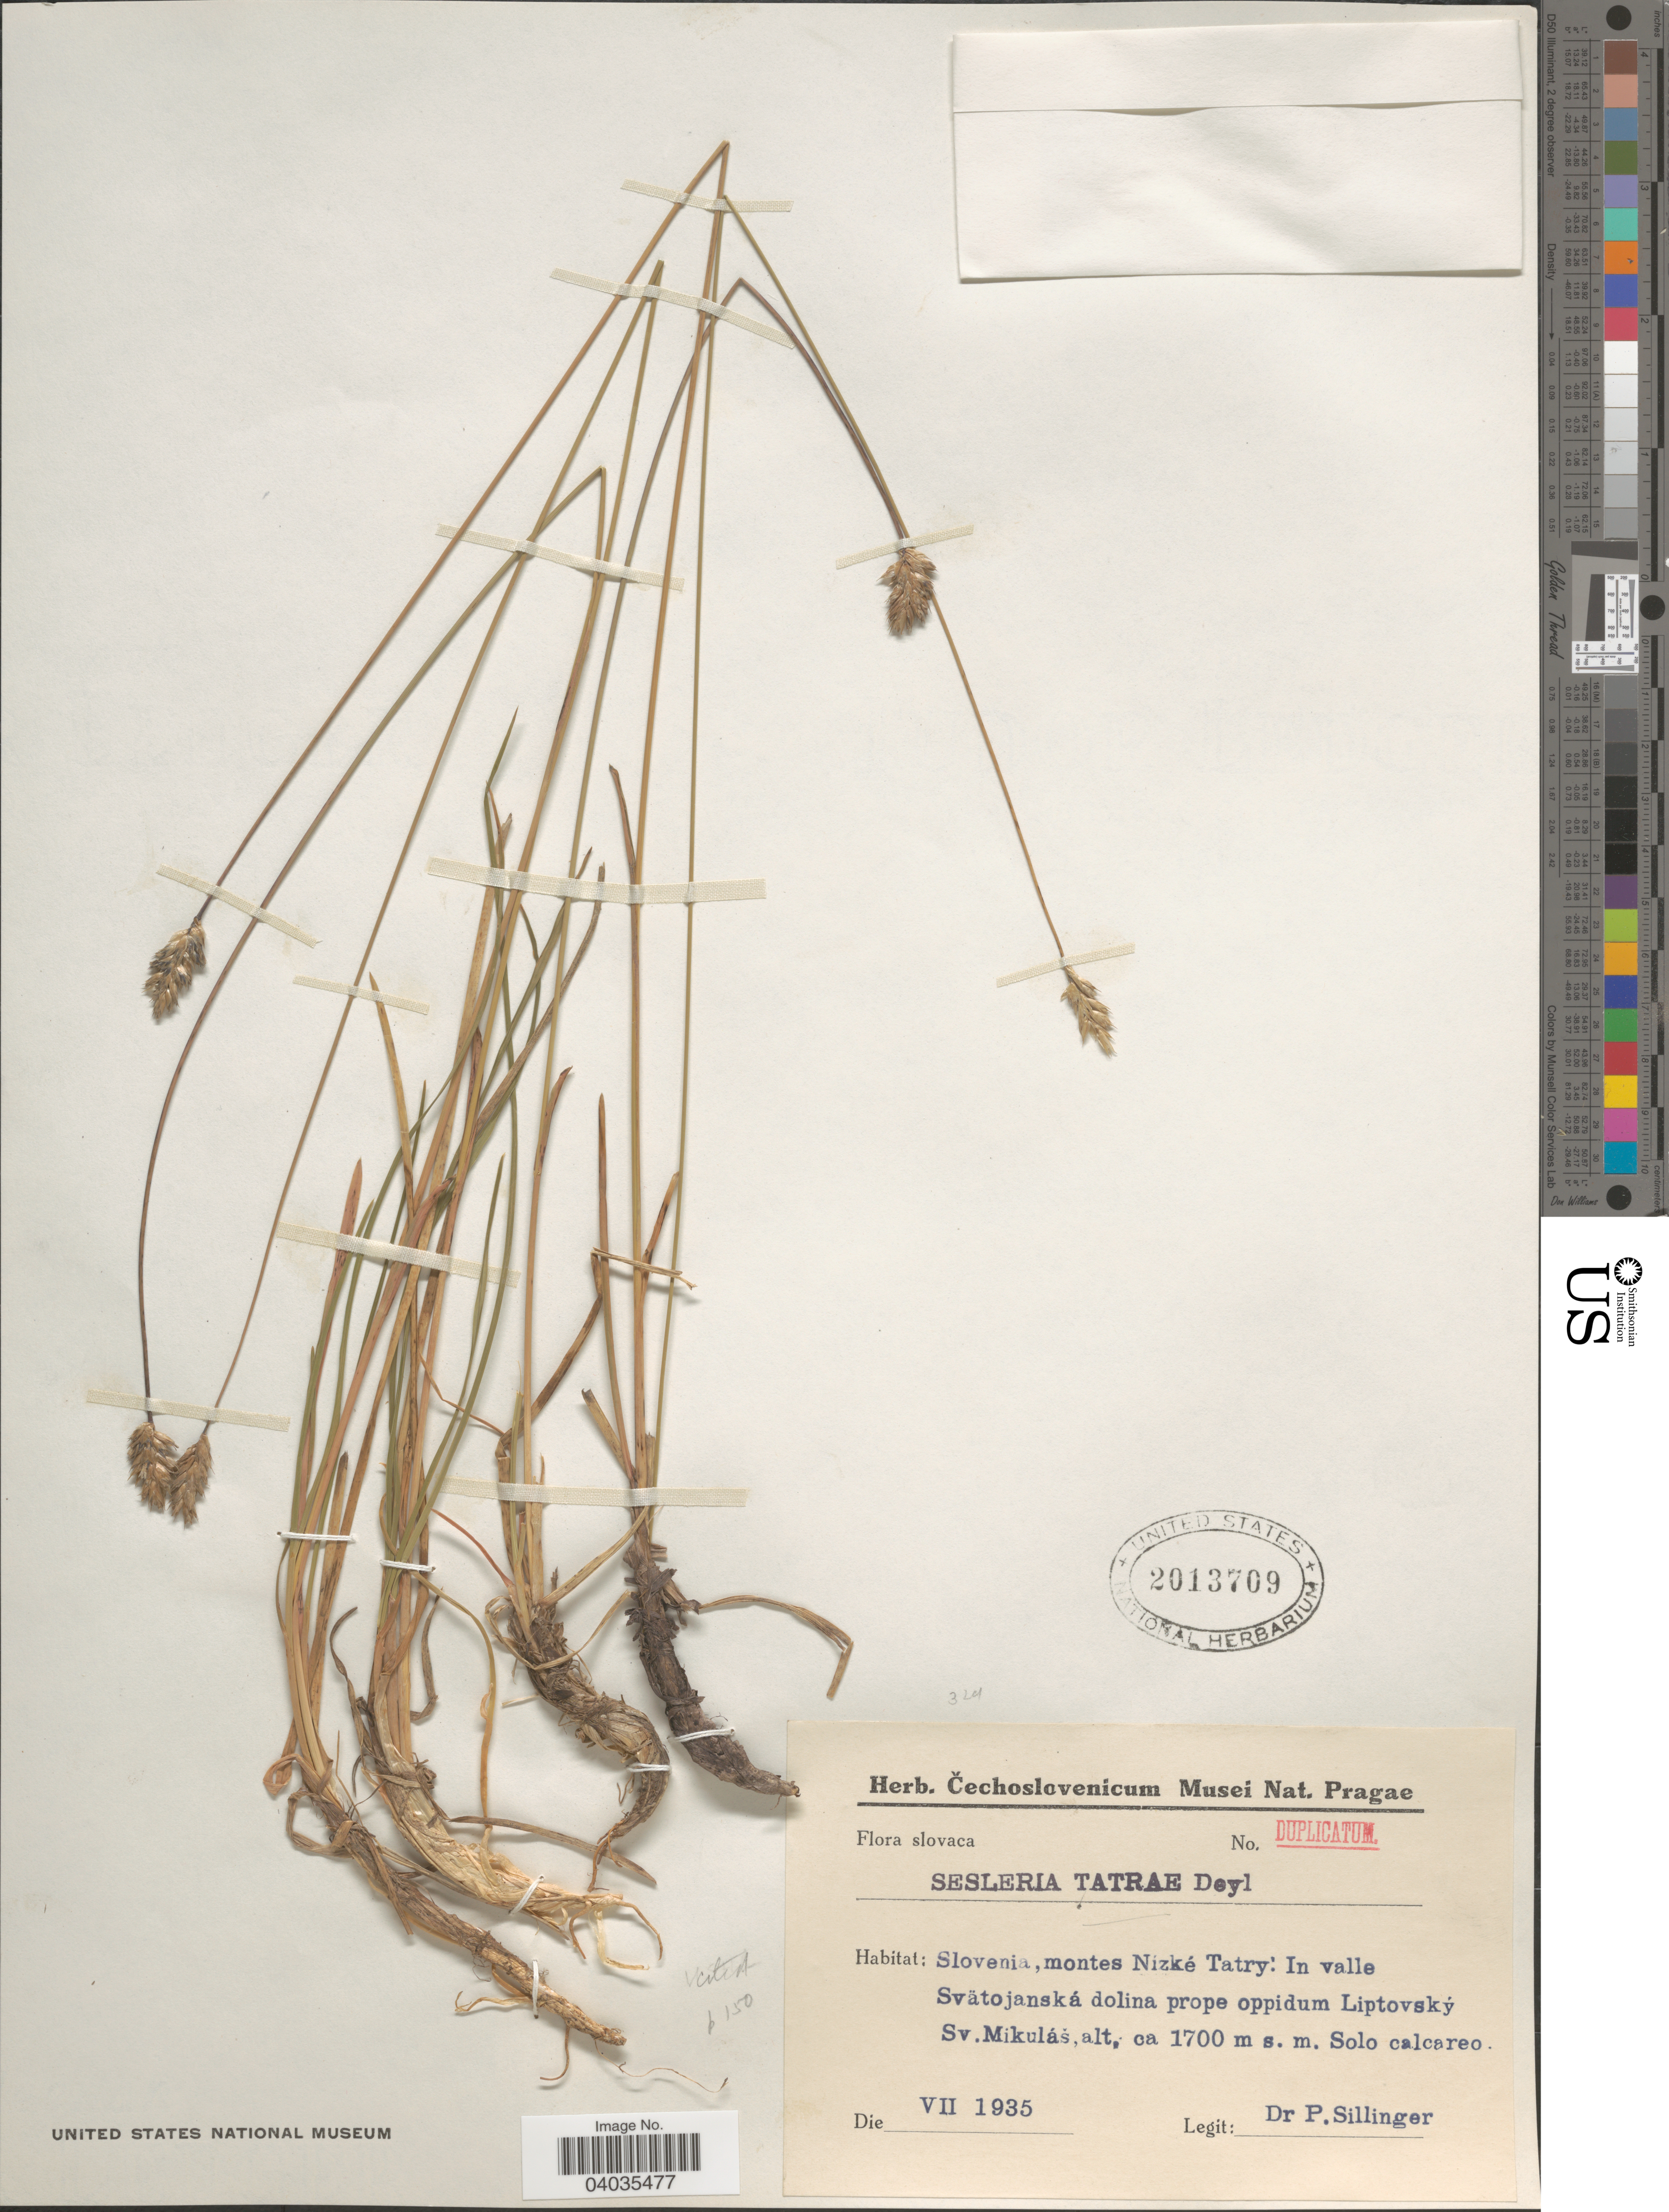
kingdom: Plantae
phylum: Tracheophyta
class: Liliopsida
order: Poales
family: Poaceae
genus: Sesleria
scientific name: Sesleria tatrae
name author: (Degen) Deyl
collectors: P. Sillinger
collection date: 1935-07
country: Slovenia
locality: Slovaca. Slovenia, montes Nizké Tatry: In valle Svätojanská dolina prope oppidum Liptovský Sv. Mikulás.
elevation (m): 1700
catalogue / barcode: US 2013709